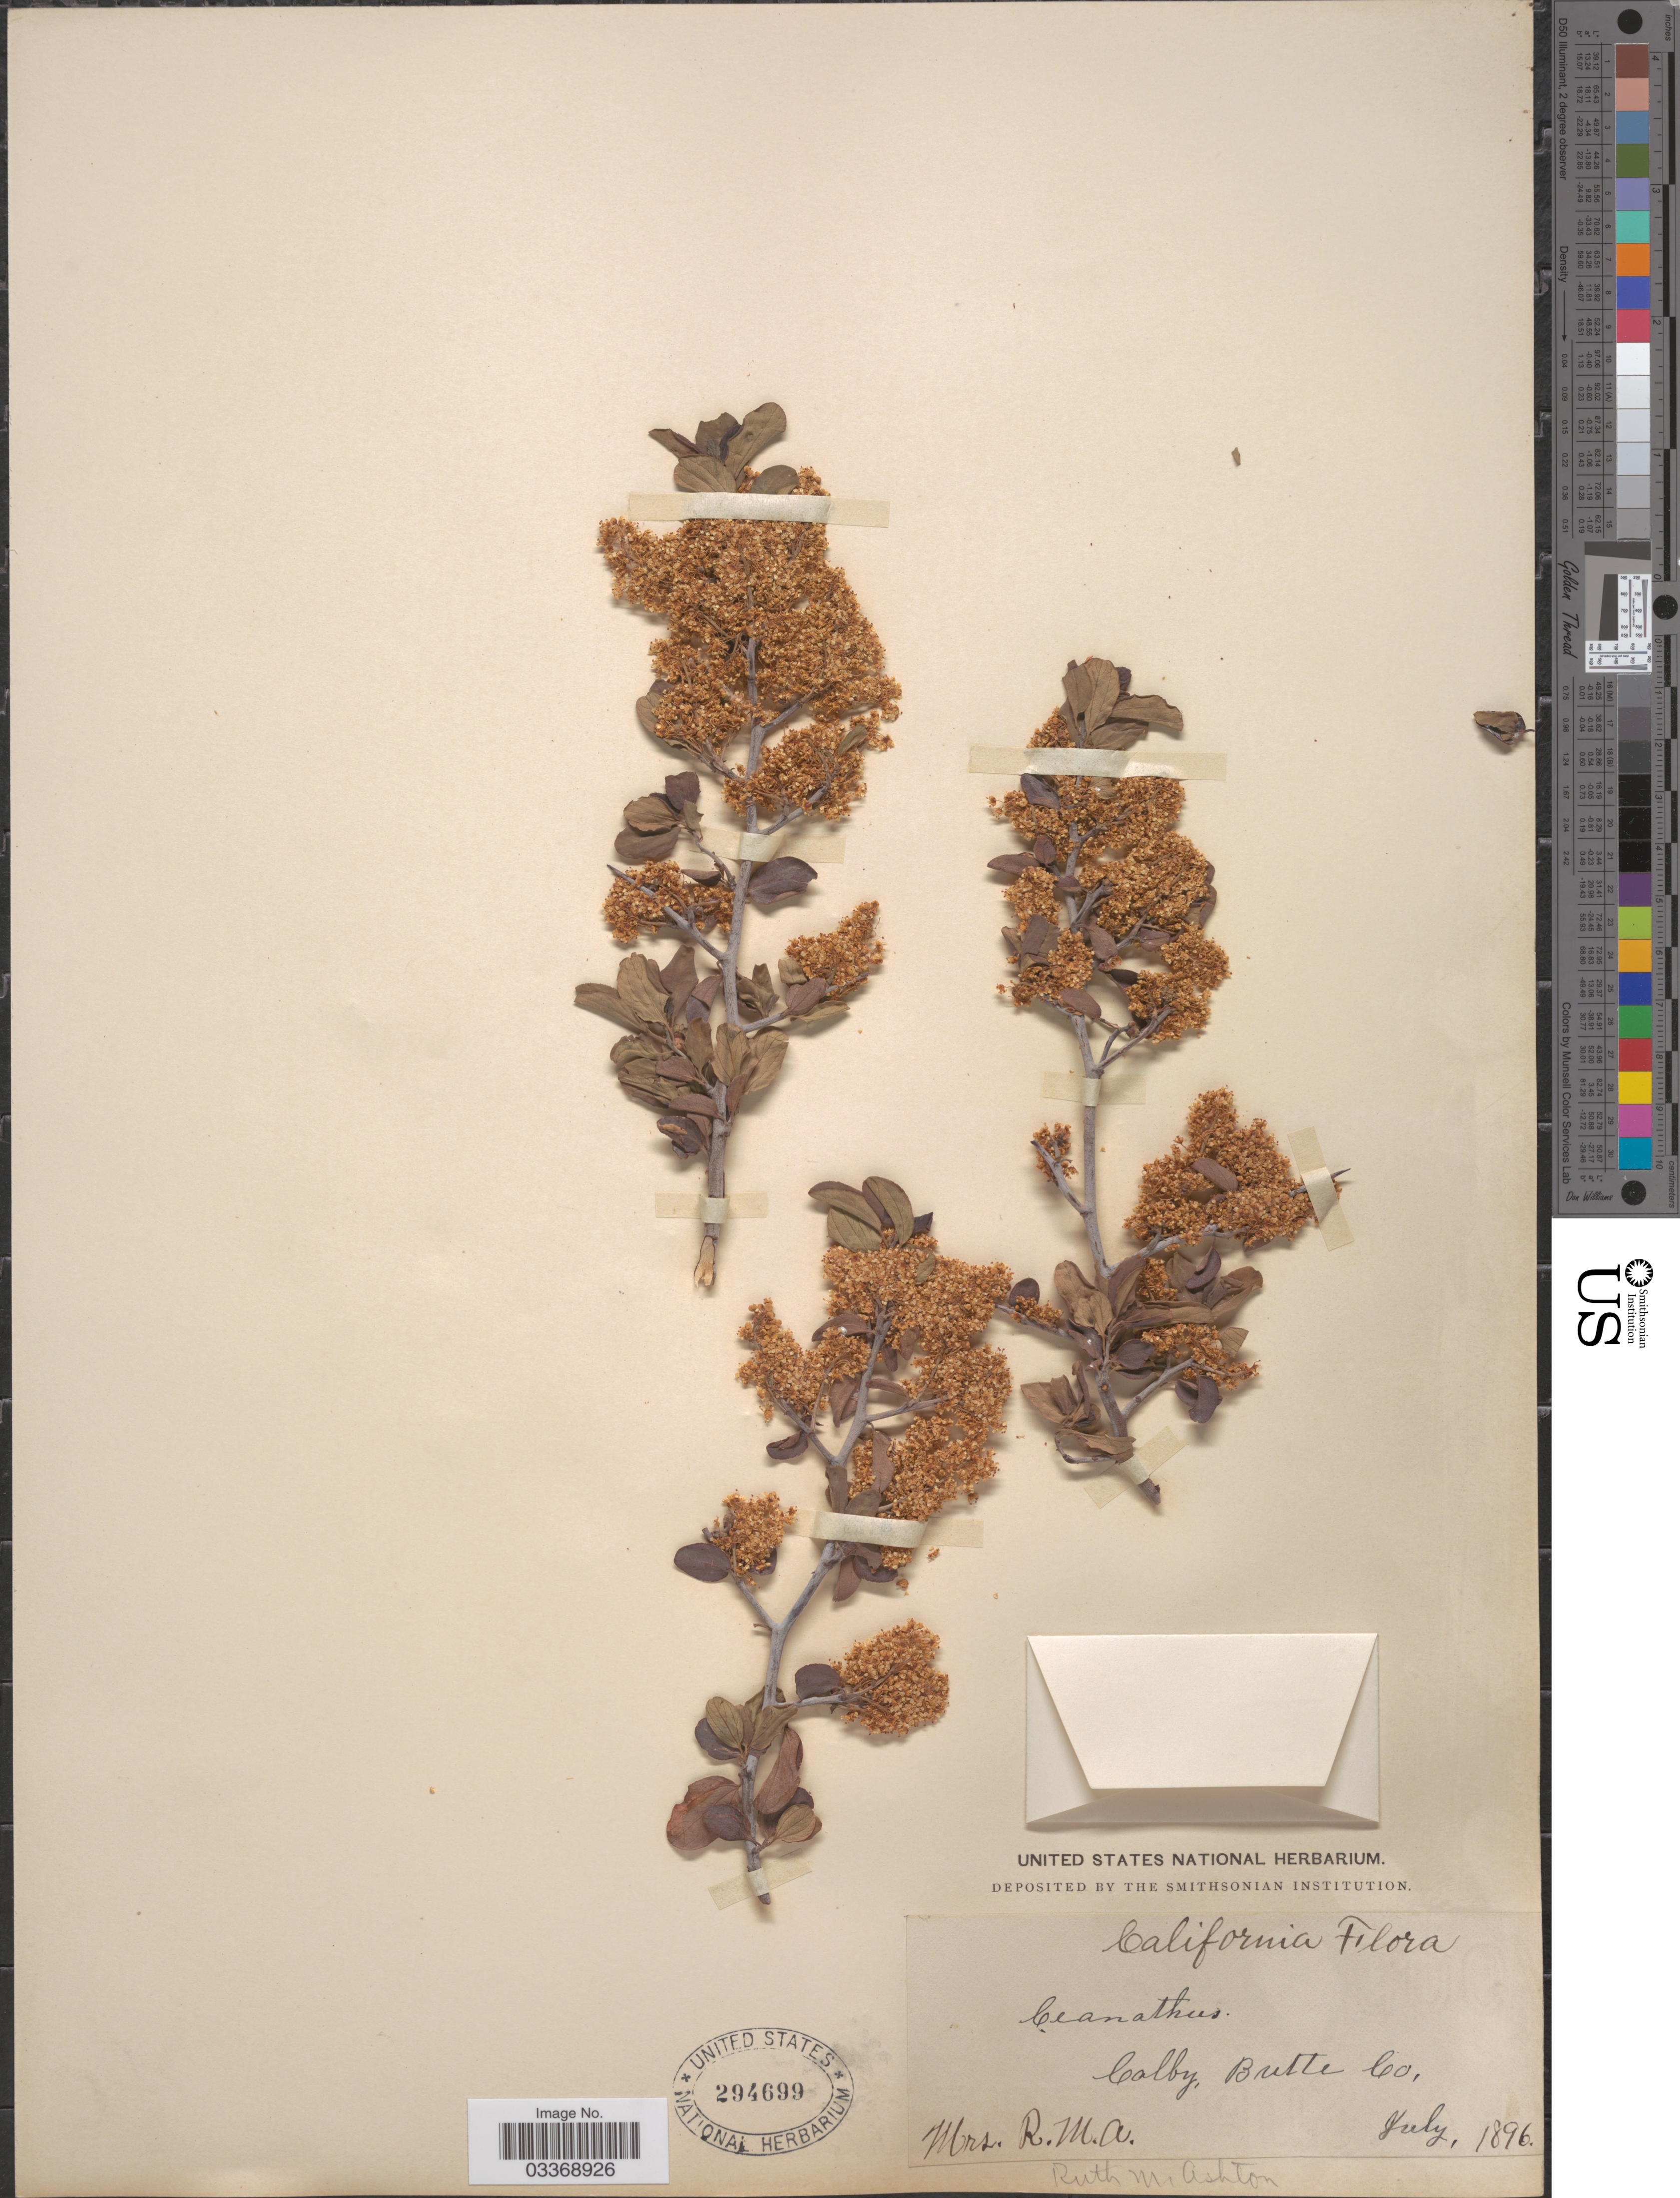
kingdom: Plantae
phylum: Tracheophyta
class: Magnoliopsida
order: Rosales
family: Rhamnaceae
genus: Ceanothus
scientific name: Ceanothus cordulatus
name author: Kellogg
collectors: R. Ashton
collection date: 1896-07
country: United States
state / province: California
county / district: Butte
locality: Colby, Butte Co.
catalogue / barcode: US 294699